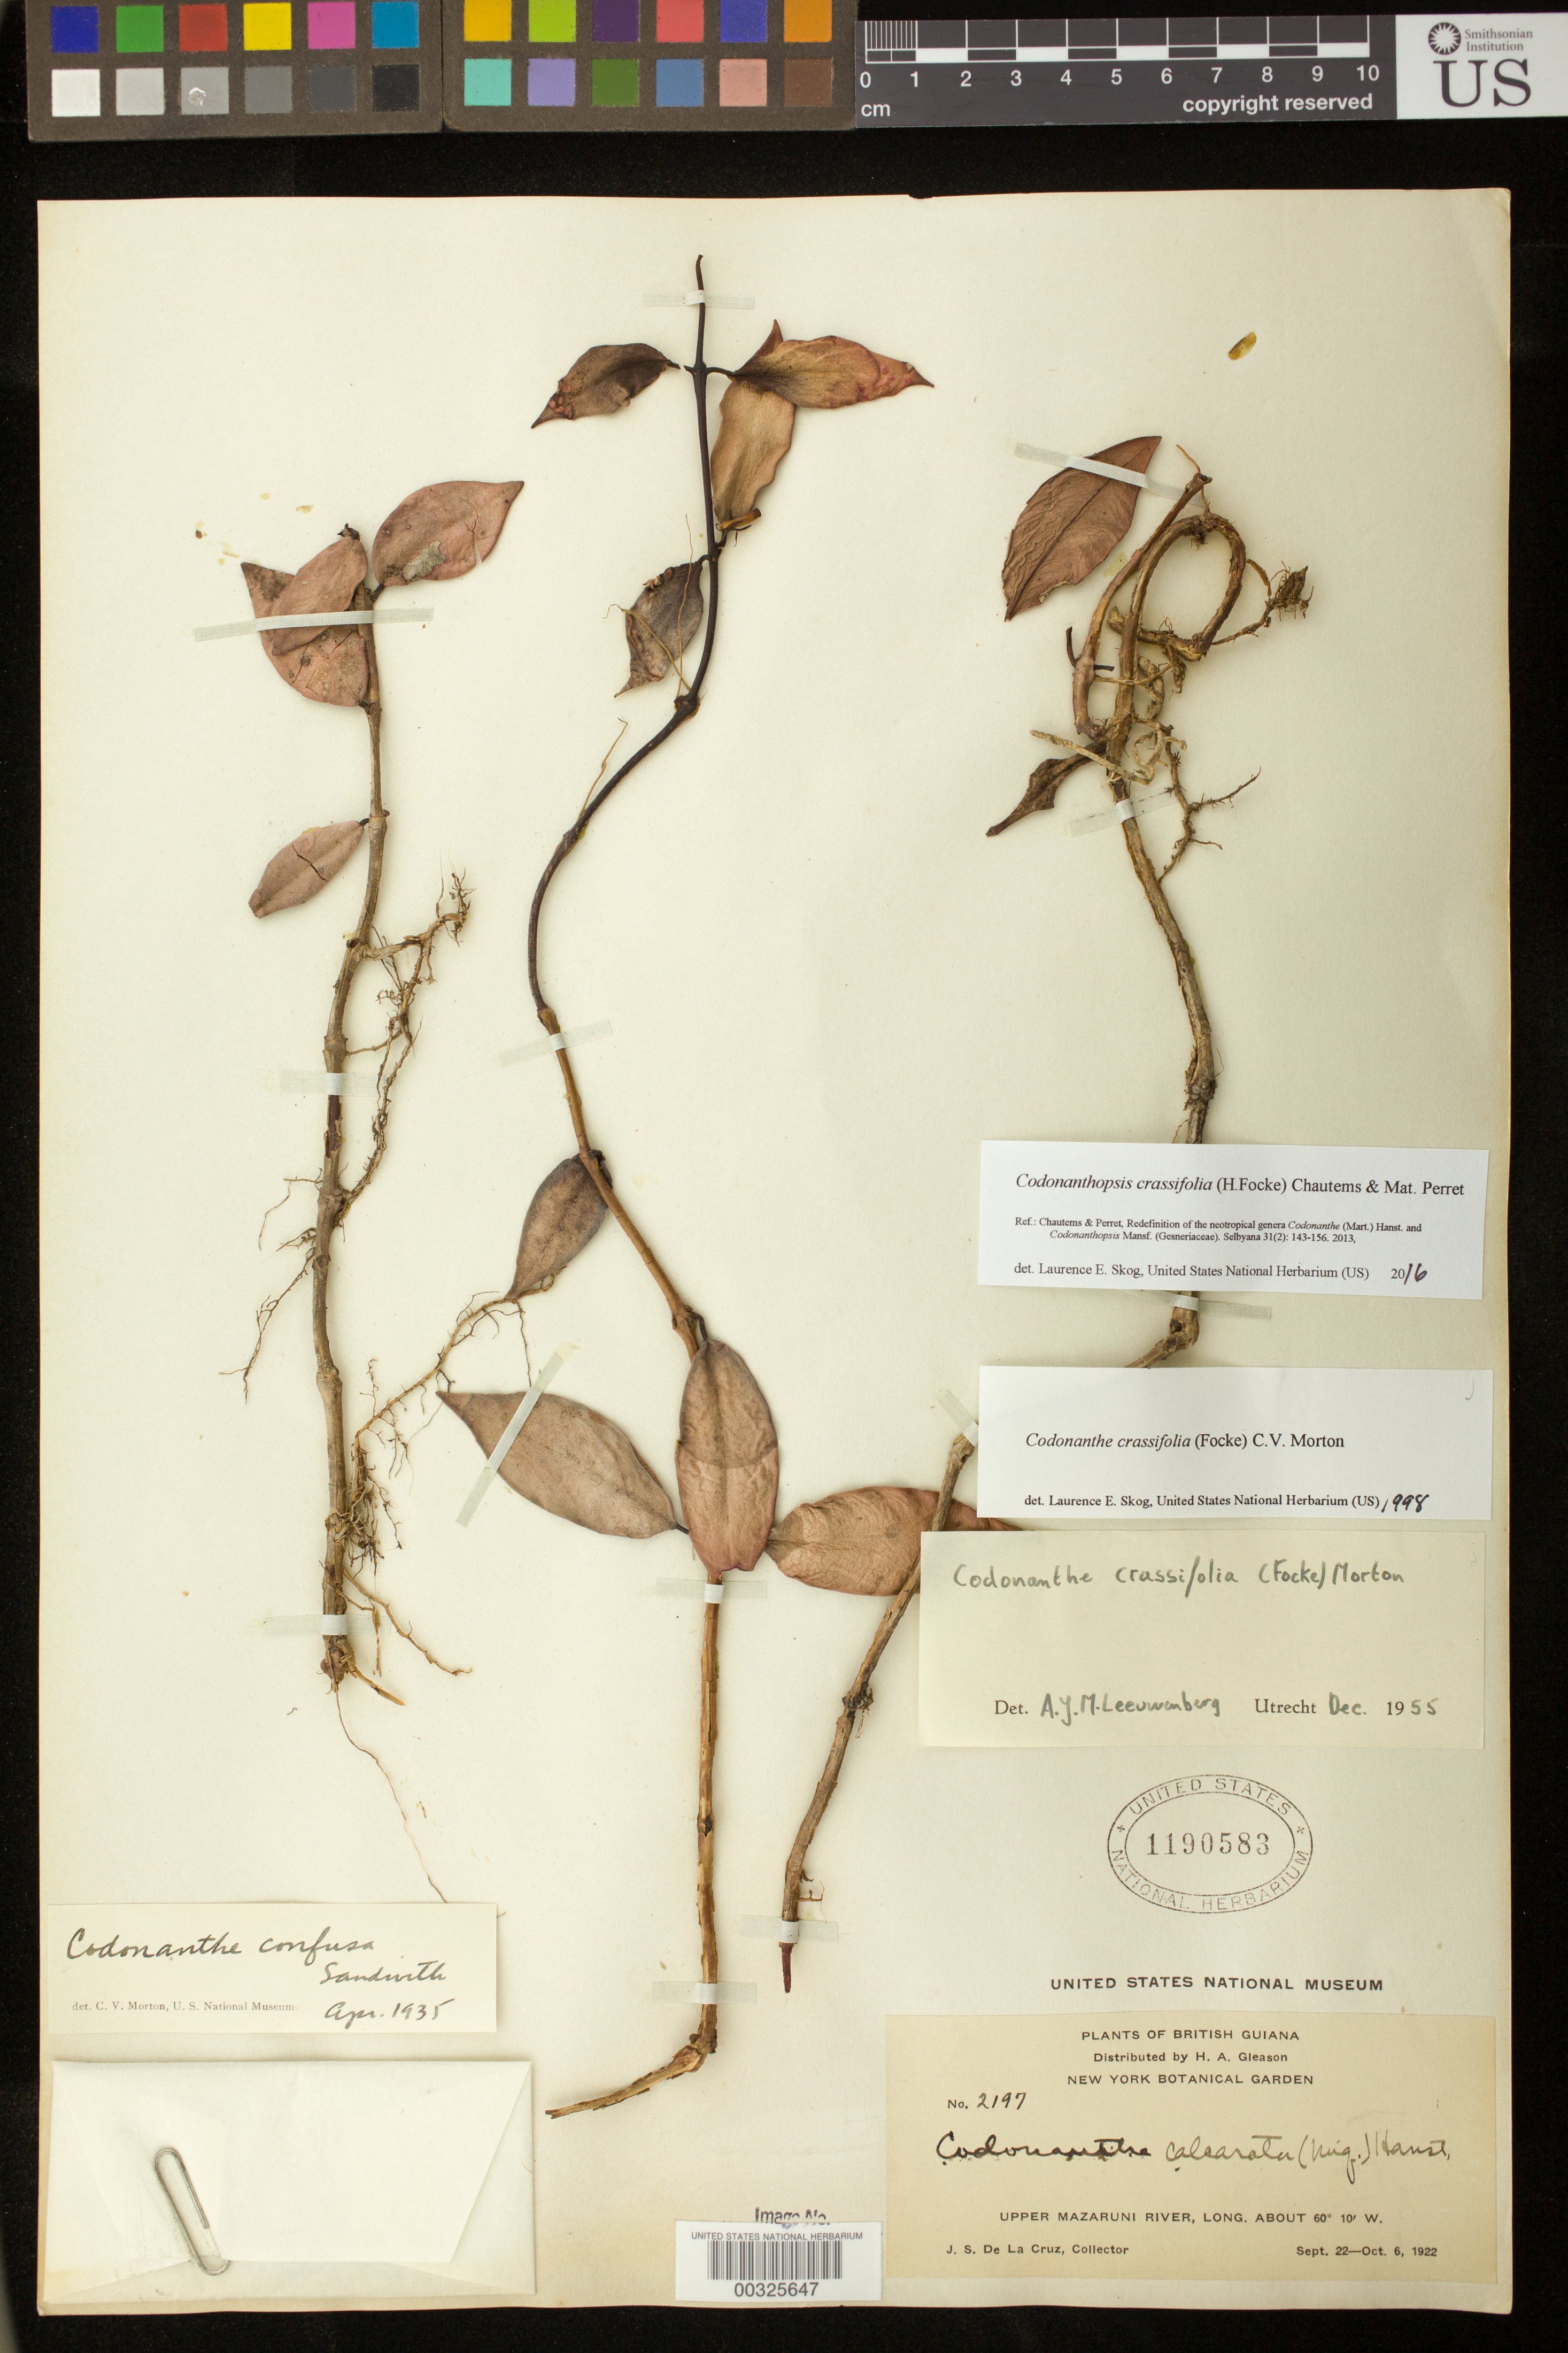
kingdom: Plantae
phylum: Tracheophyta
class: Magnoliopsida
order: Lamiales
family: Gesneriaceae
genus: Codonanthopsis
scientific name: Codonanthopsis crassifolia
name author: (H. Focke) Chautems & Mat.Perret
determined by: Skog, Laurence E.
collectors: J. S. de la Cruz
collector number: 2197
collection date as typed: Sep-Oct 1922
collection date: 1922-09/1922-10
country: Guyana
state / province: Cuyuni-Mazaruni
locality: Upper Mazaruni River, long. about 60° 10' W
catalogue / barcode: US 1190583